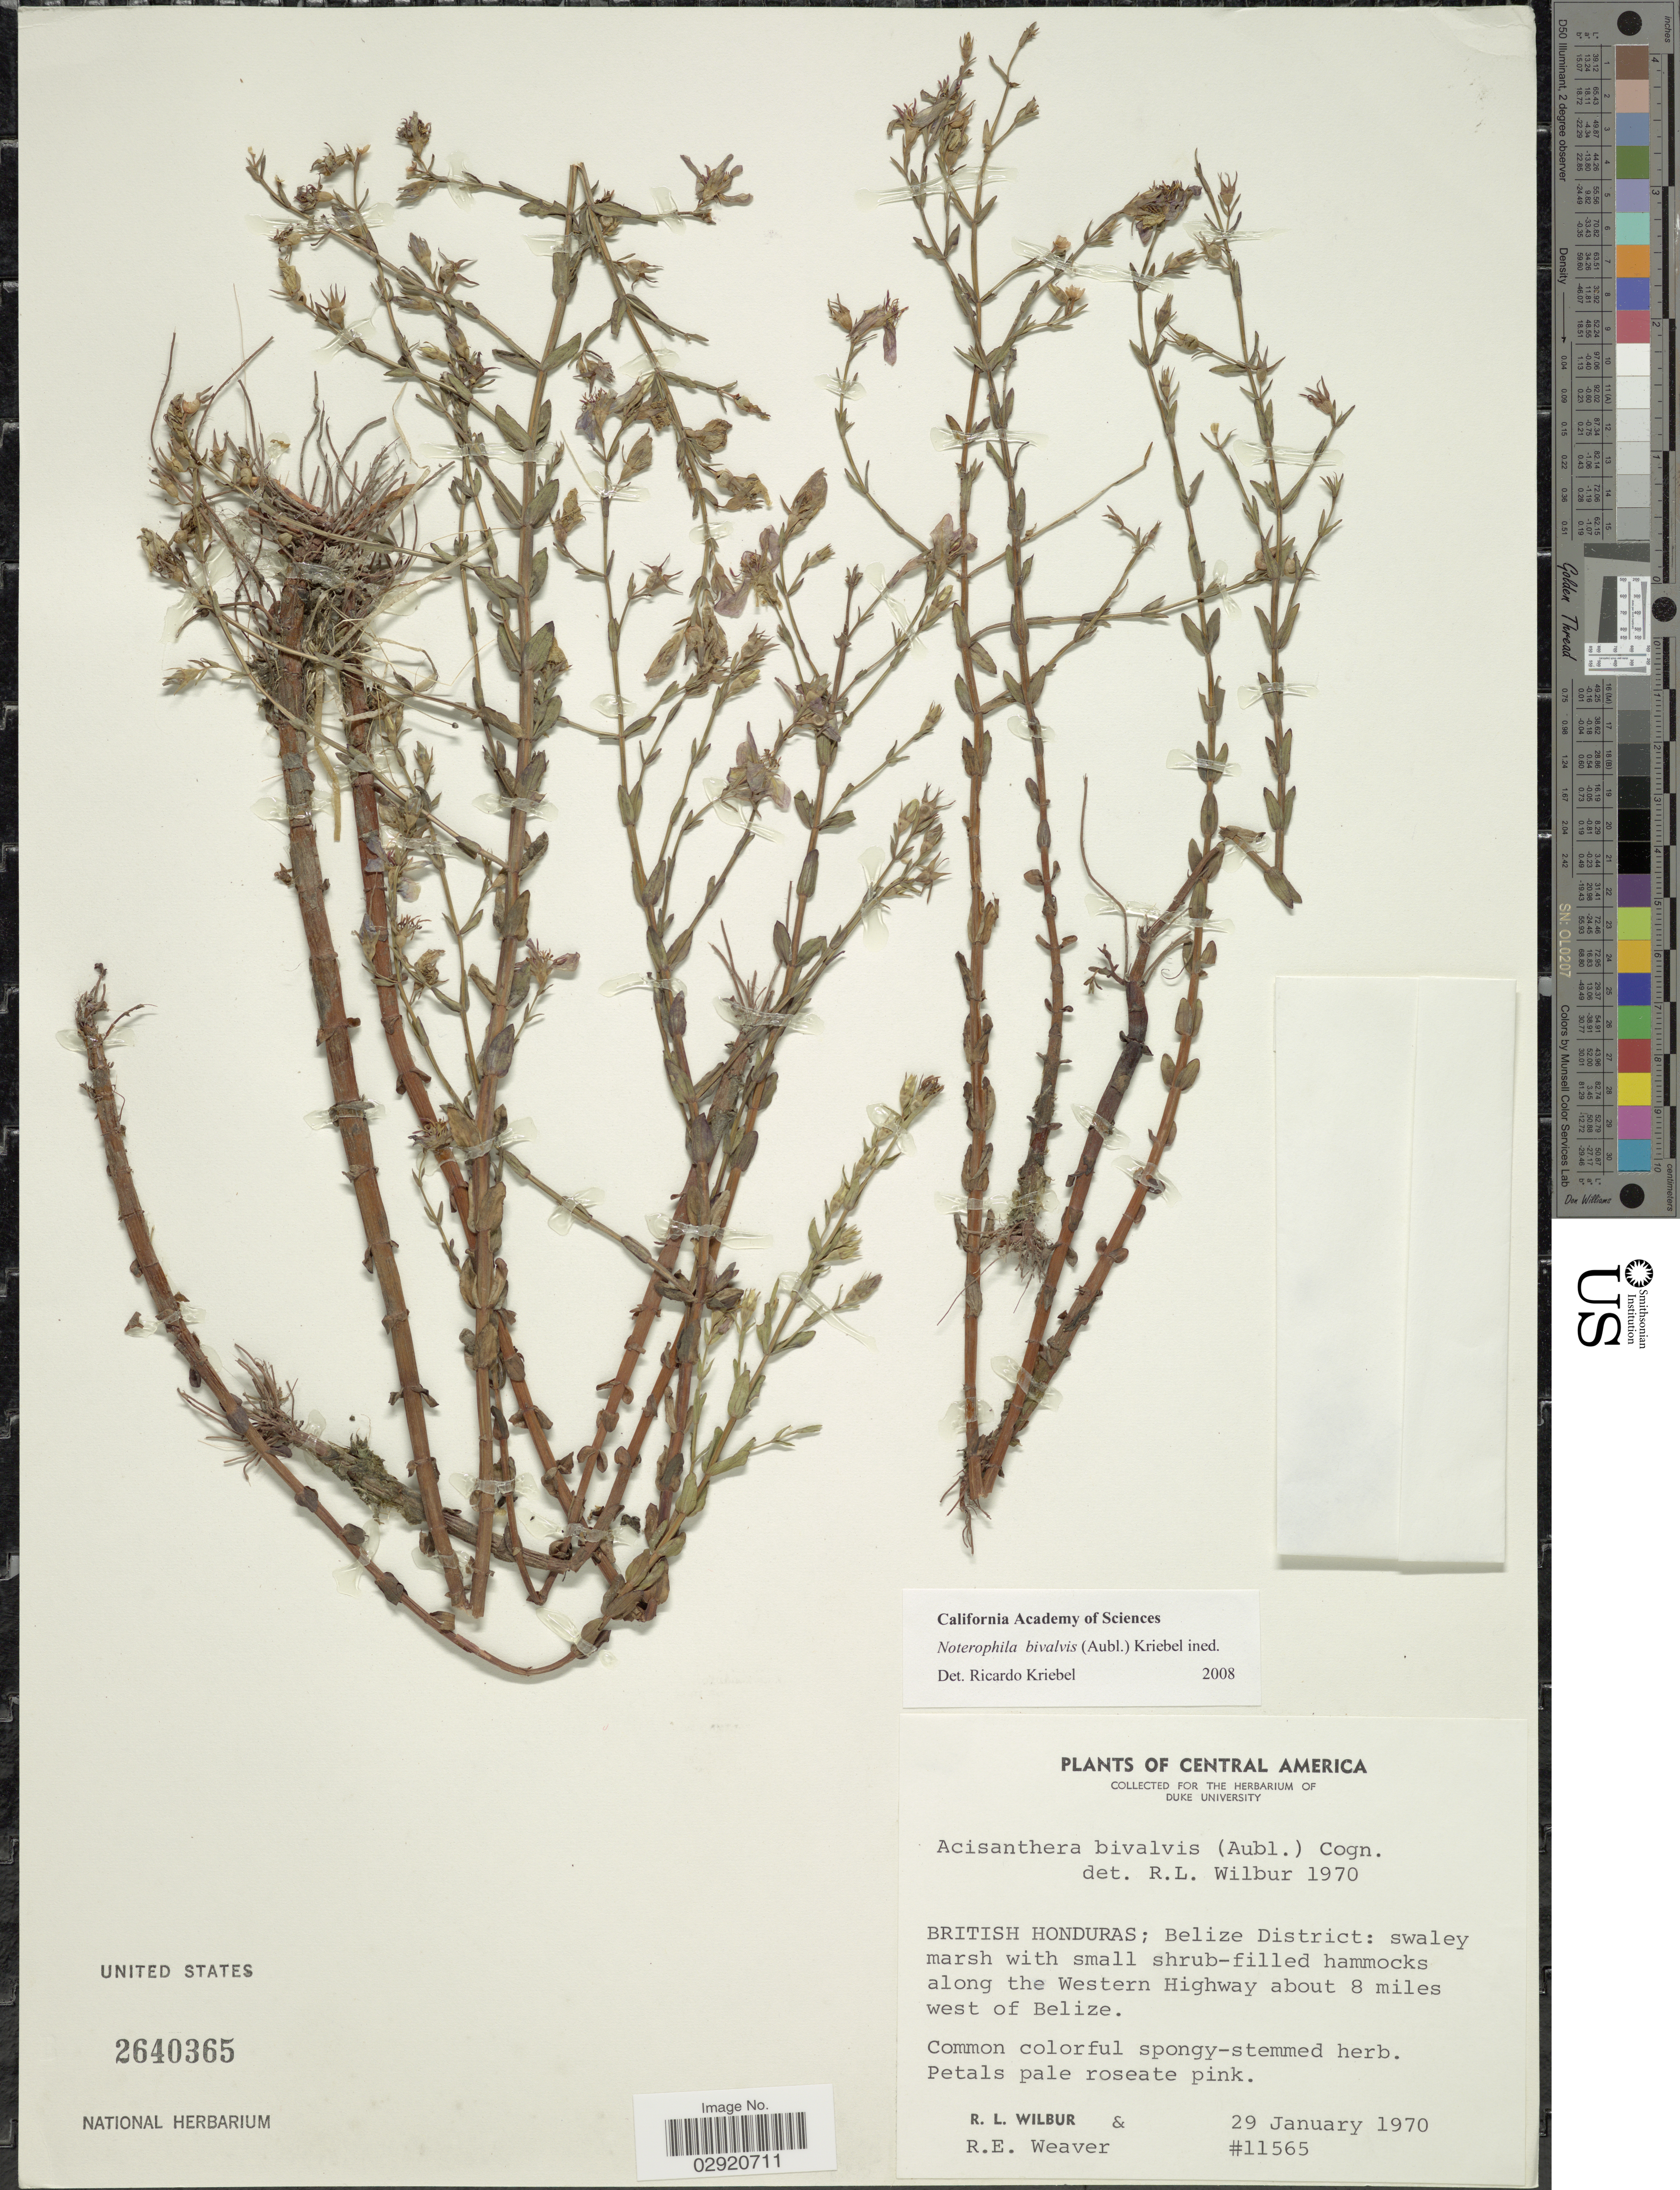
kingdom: Plantae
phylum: Tracheophyta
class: Magnoliopsida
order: Myrtales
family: Melastomataceae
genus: Noterophila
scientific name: Noterophila bivalvis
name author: (Aubl.) Kriebel & M.J. Rocha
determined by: Nunes da Silva, Diego, (RB), Jardim Botanico do Rio de Janeiro - Herbario (BRAZIL)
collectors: R. L. Wilbur & R. E. Weaver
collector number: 11565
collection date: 1970-01-29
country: Belize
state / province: Belize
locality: Central America. British Honduras; Belize District: along the Western Highway about 8 miles west of Belize.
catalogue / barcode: US 2640365